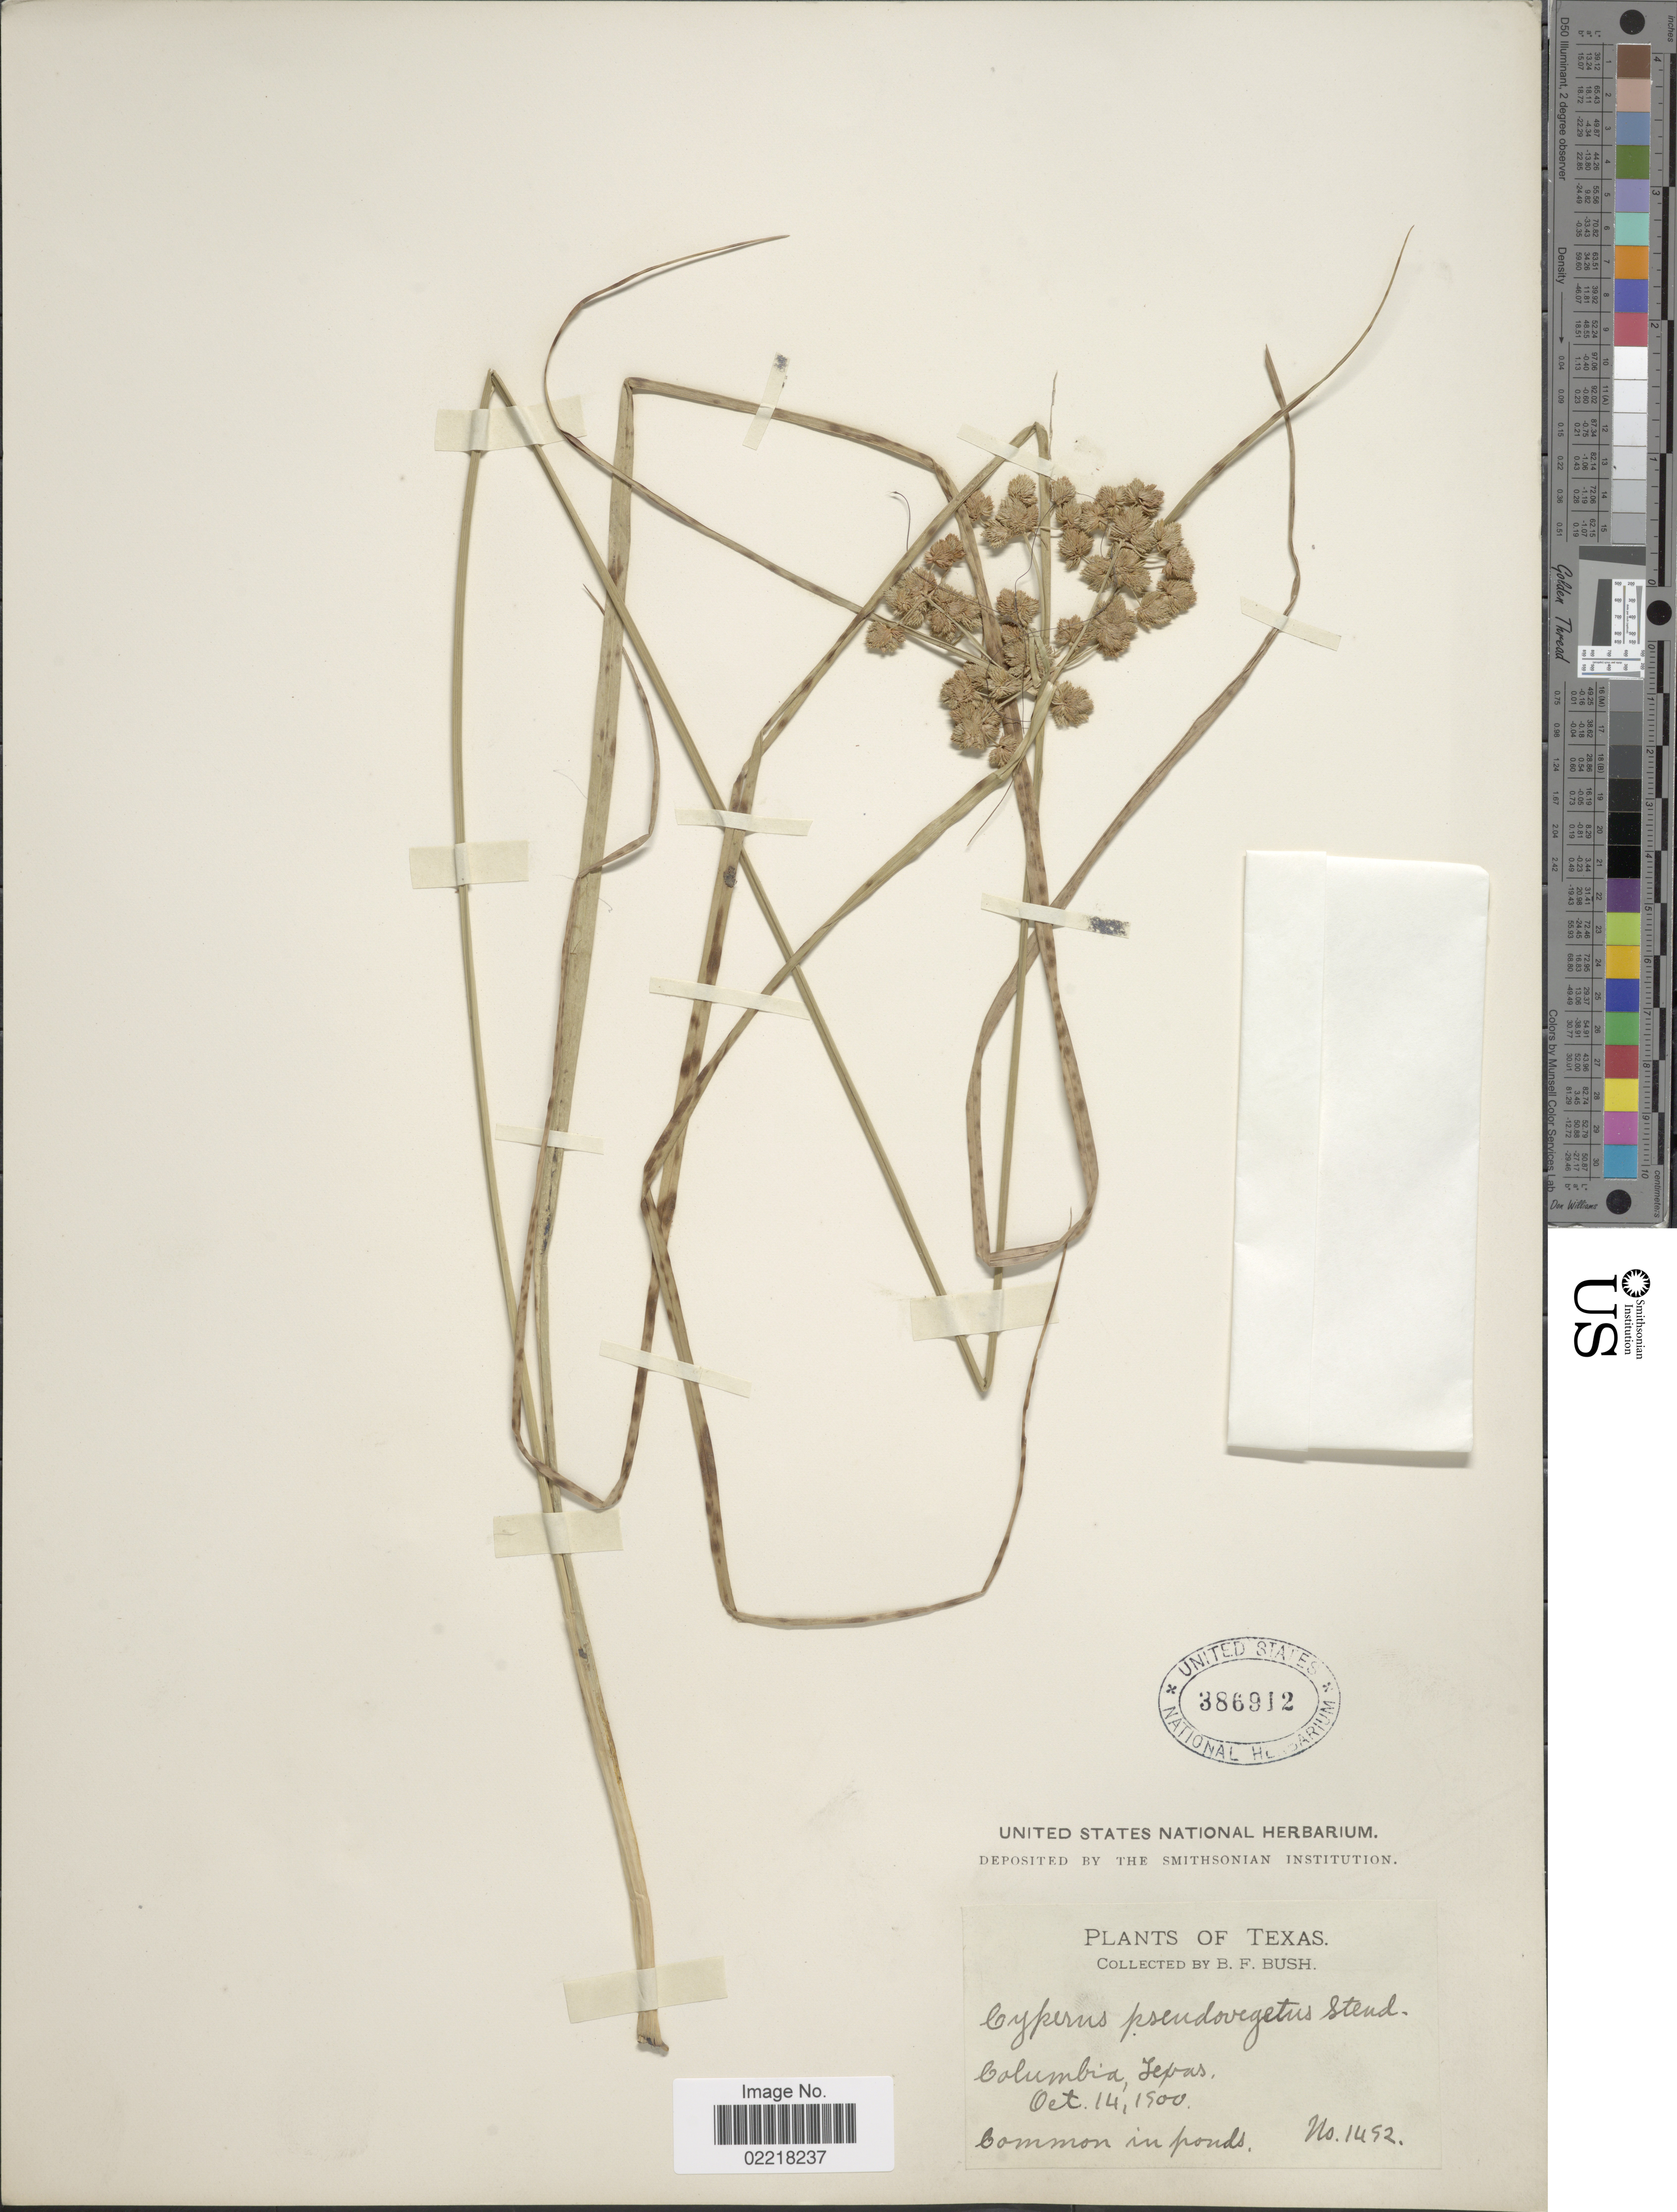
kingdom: Plantae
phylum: Tracheophyta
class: Liliopsida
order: Poales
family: Cyperaceae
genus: Cyperus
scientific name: Cyperus pseudovegetus Steud.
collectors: B. F. Bush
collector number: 1492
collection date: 1900-10-14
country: United States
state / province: Texas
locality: Columbia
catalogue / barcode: US 386912